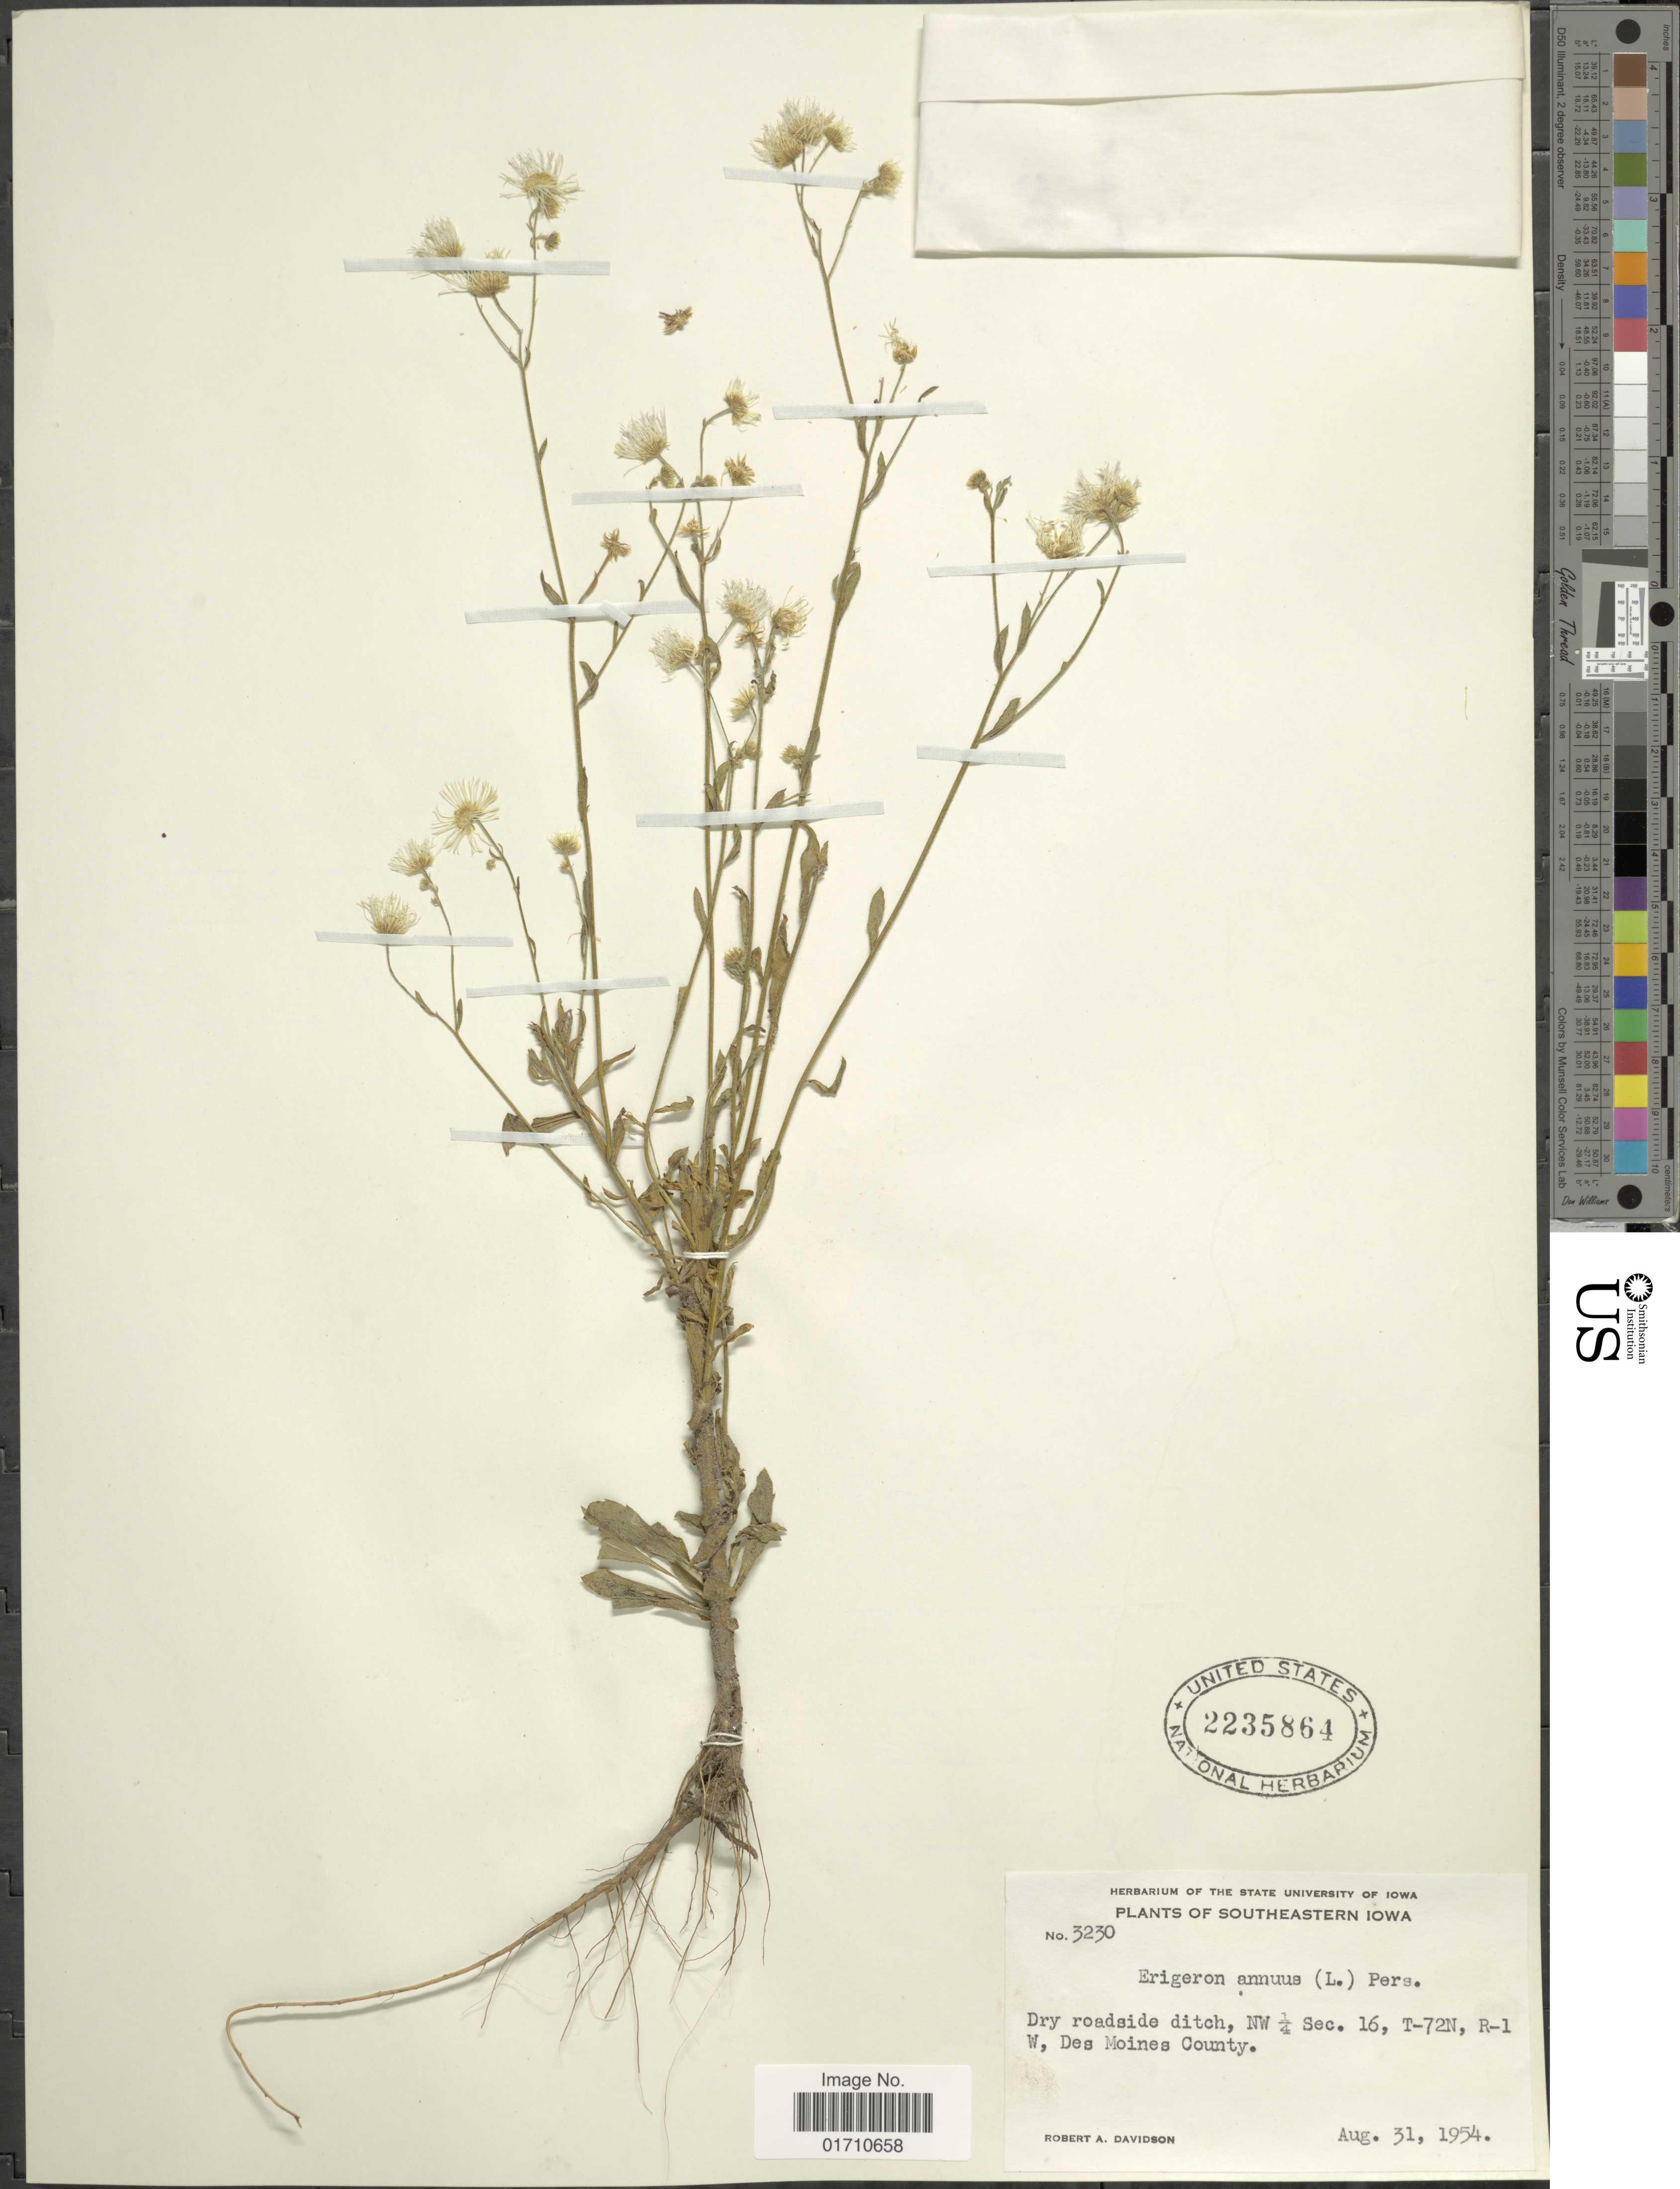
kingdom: Plantae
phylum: Tracheophyta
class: Magnoliopsida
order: Asterales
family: Asteraceae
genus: Erigeron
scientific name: Erigeron annuus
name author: (L.) Pers.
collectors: R. A. Davidson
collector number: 3230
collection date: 1954-08-31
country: United States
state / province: Iowa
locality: Dry roadside ditch, NW ¼ Sec. 16, T-72N, R-1 W, Des Moines County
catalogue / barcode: US 2235864